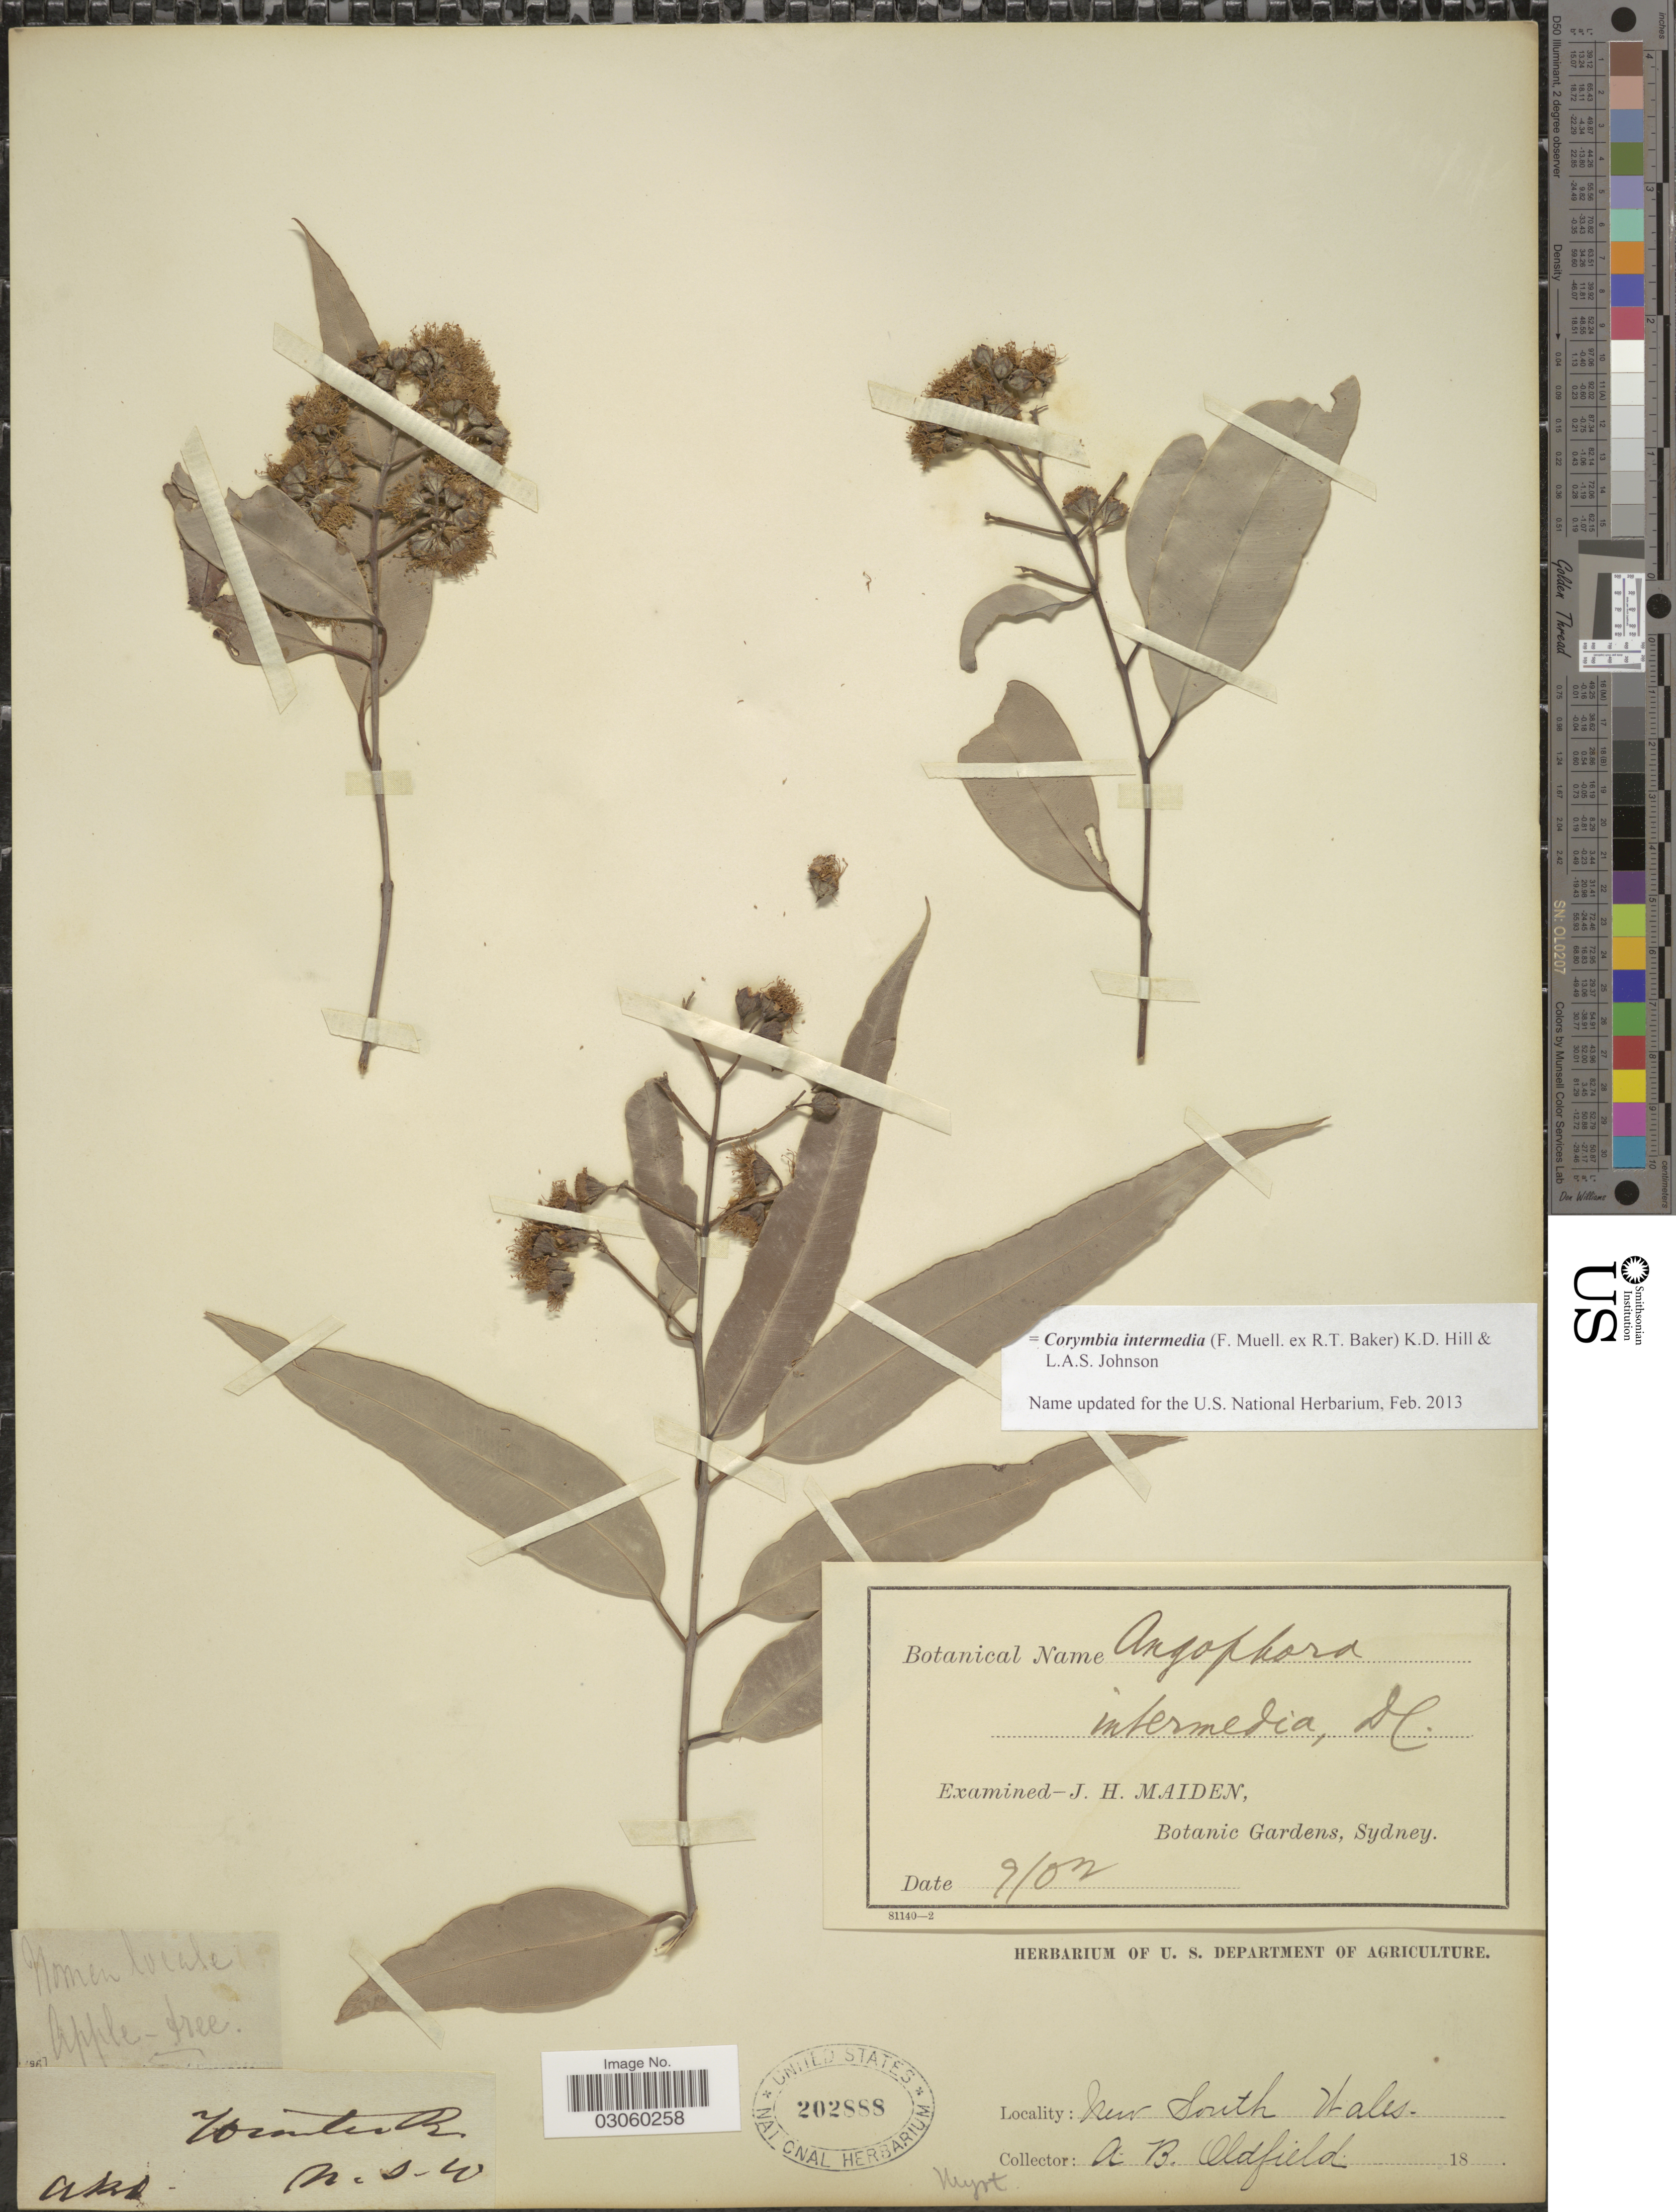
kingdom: Plantae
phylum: Tracheophyta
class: Magnoliopsida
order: Myrtales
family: Myrtaceae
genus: Corymbia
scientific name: Corymbia intermedia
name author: (F. Muell. ex R.T. Baker) K.D. Hill & L.A.S. Johnson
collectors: A. Oldfield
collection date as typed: Transcribed d/m/y: /9/2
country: Australia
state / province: New South Wales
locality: Botanic Gardens, Sydney [unsure placement]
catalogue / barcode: US 202888